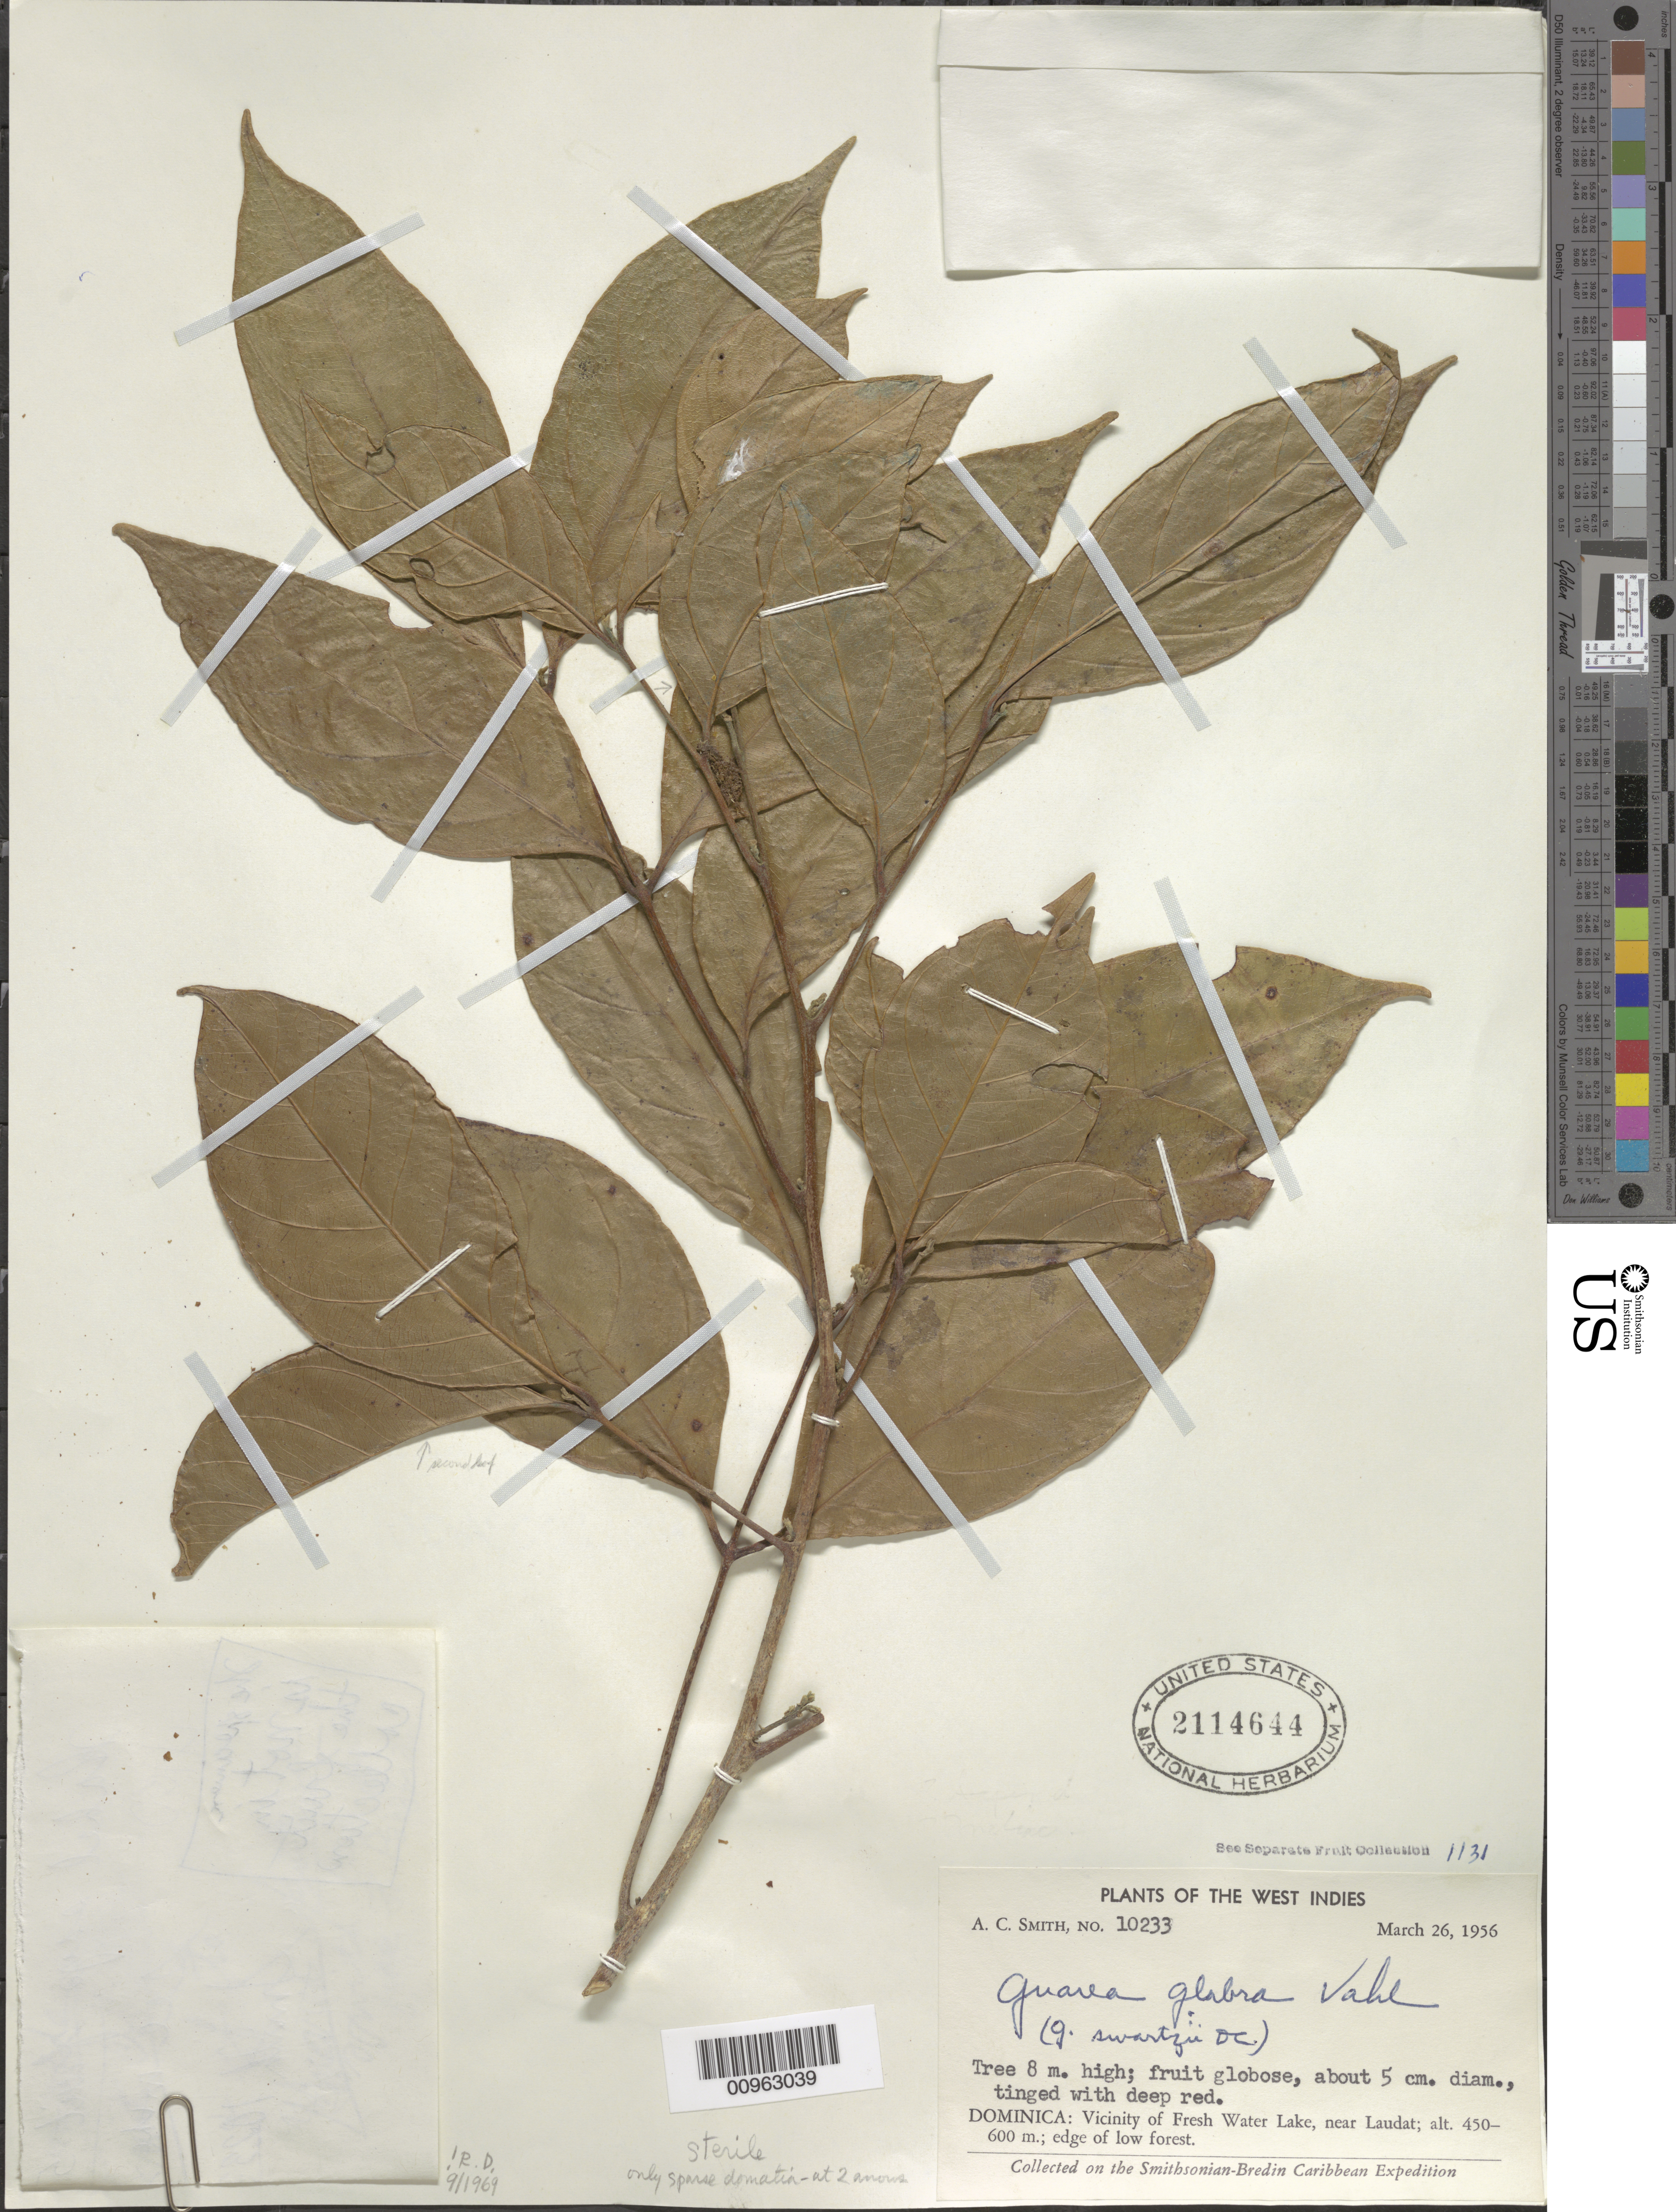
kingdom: Plantae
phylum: Tracheophyta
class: Magnoliopsida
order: Sapindales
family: Meliaceae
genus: Guarea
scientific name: Guarea glabra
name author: Vahl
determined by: DeFilipps, R. A.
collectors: A. C. Smith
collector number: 10233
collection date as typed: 26 Mar 1956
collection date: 1956-03-26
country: Dominica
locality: Vicinity of Fresh Water Lake area, near Laudat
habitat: Edge of low forest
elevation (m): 450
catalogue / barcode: US 2114644